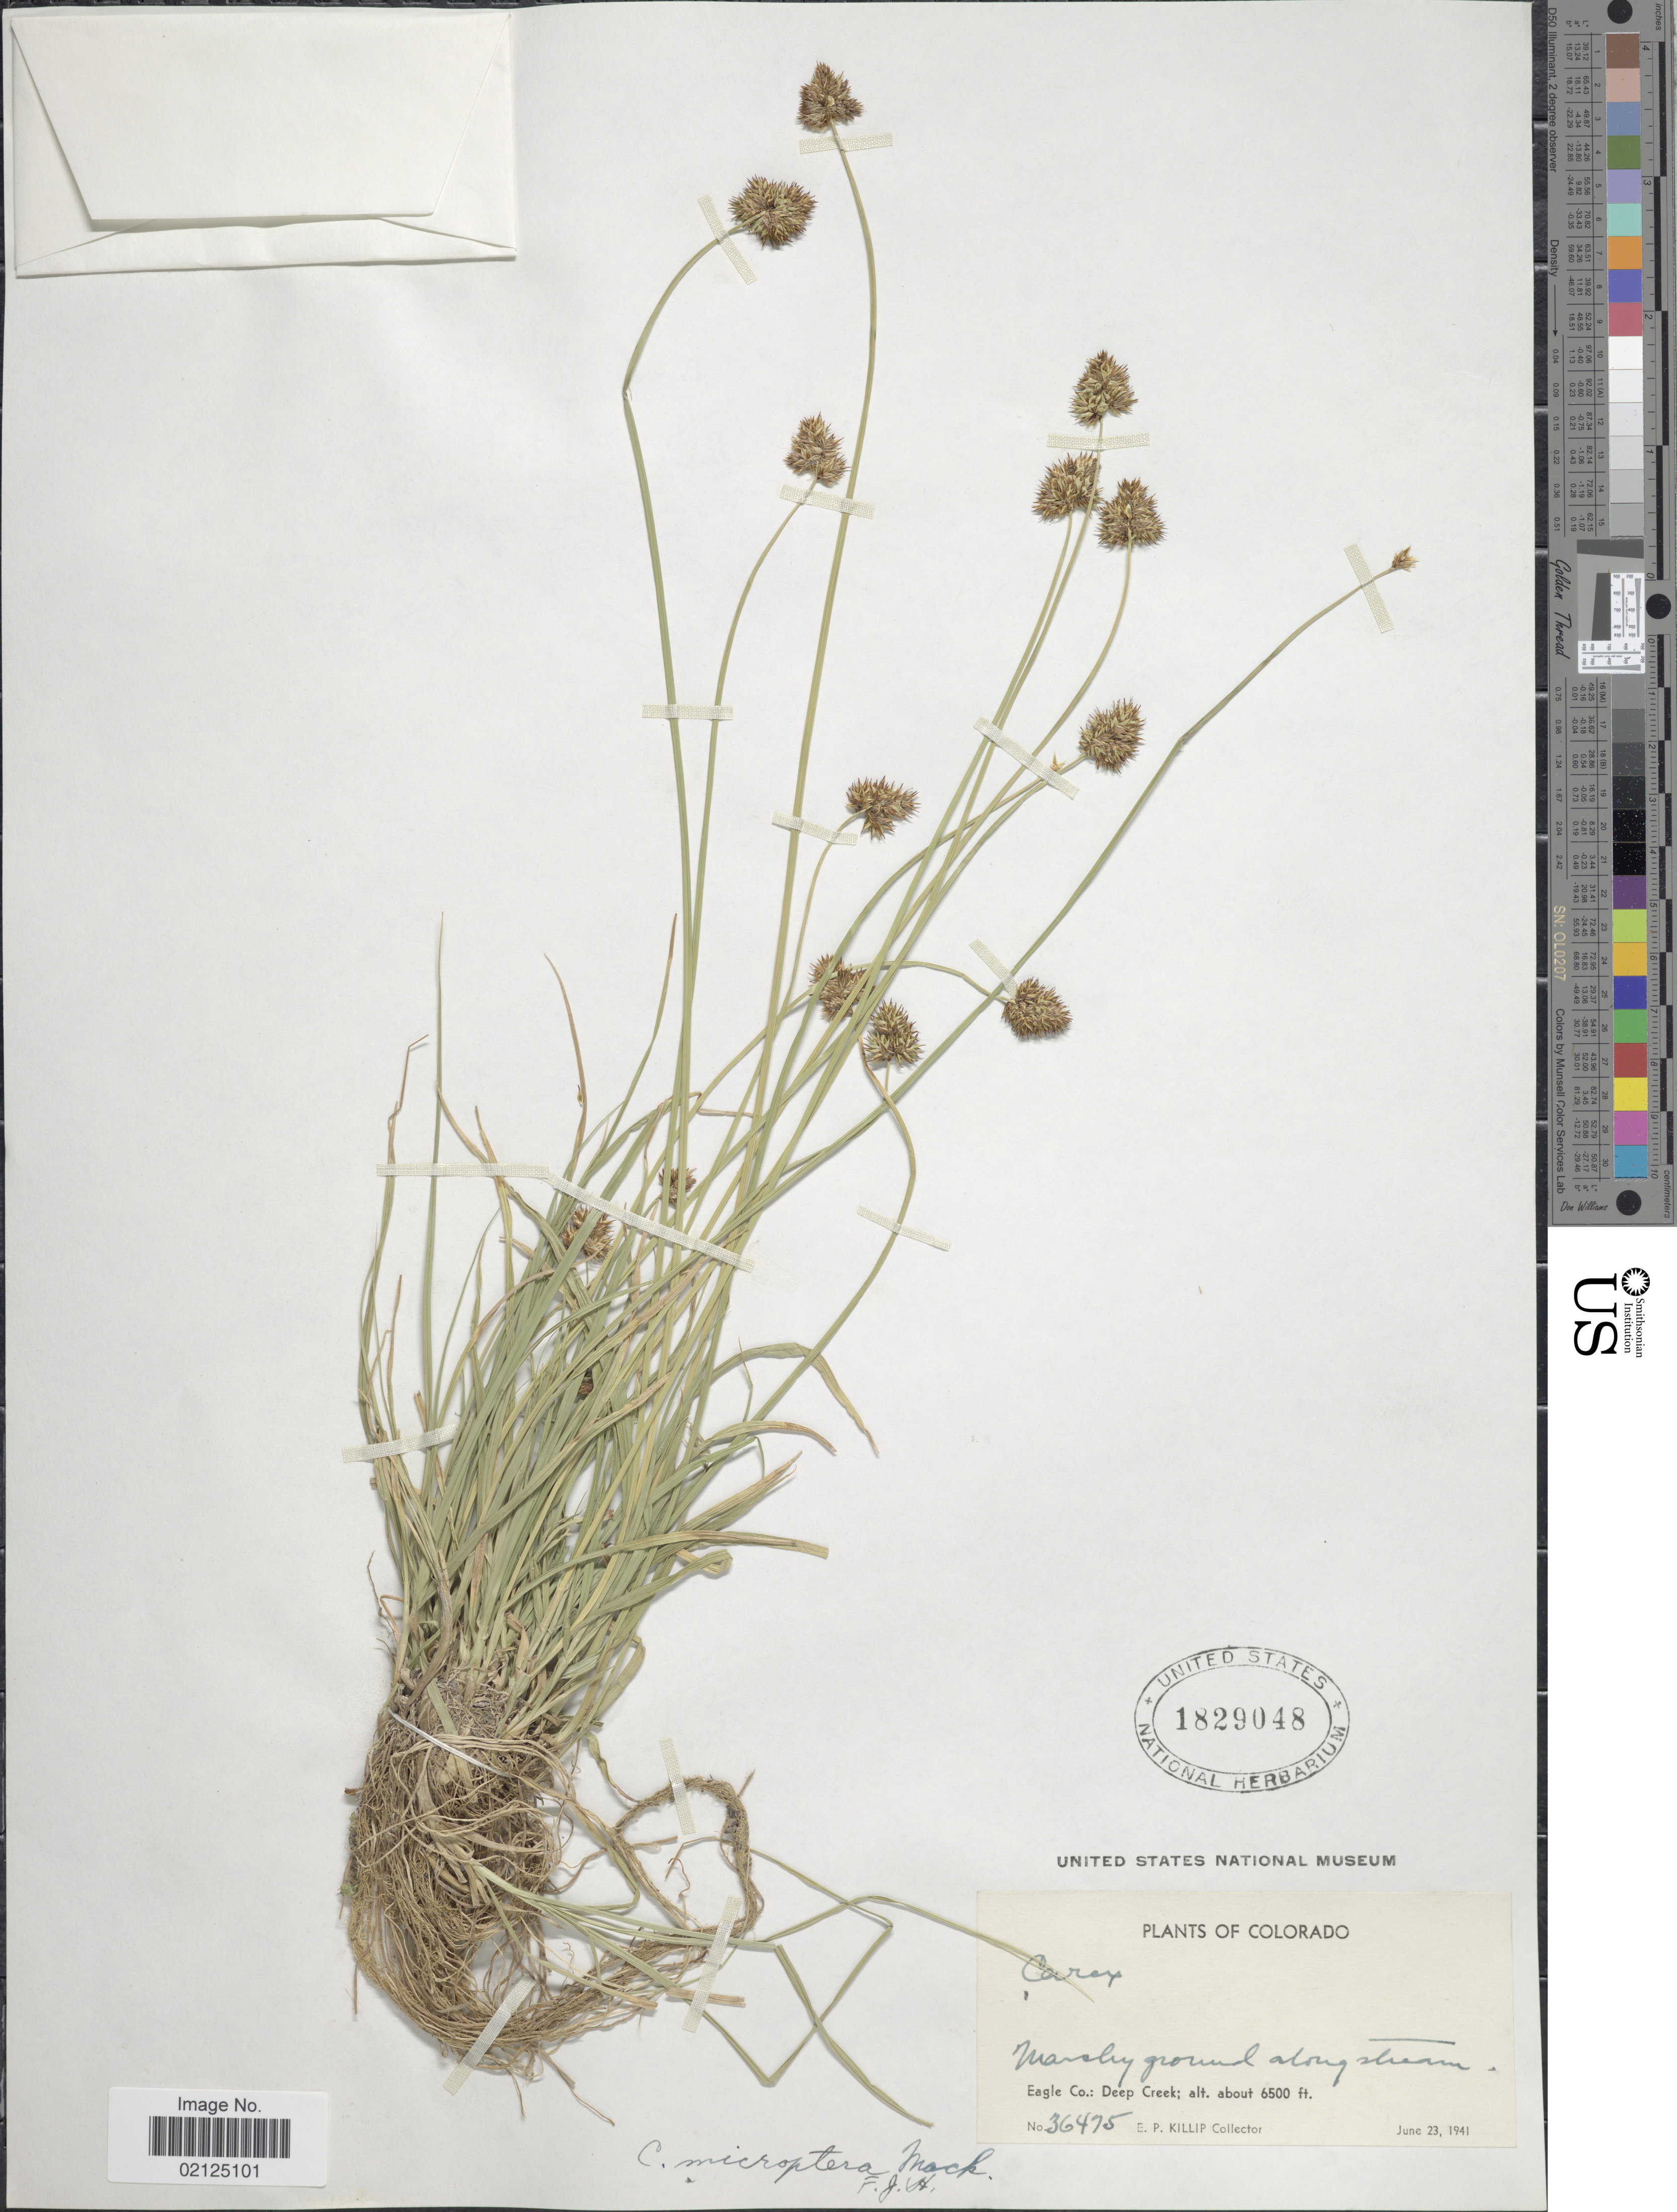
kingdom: Plantae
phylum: Tracheophyta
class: Liliopsida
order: Poales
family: Cyperaceae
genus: Carex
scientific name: Carex microptera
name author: Mack.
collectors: E. P. Killip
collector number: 36475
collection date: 1941-06-23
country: United States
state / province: Colorado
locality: Marshy ground along stream, Eagle Co: Deep Creek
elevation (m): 1981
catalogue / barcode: US 1829048